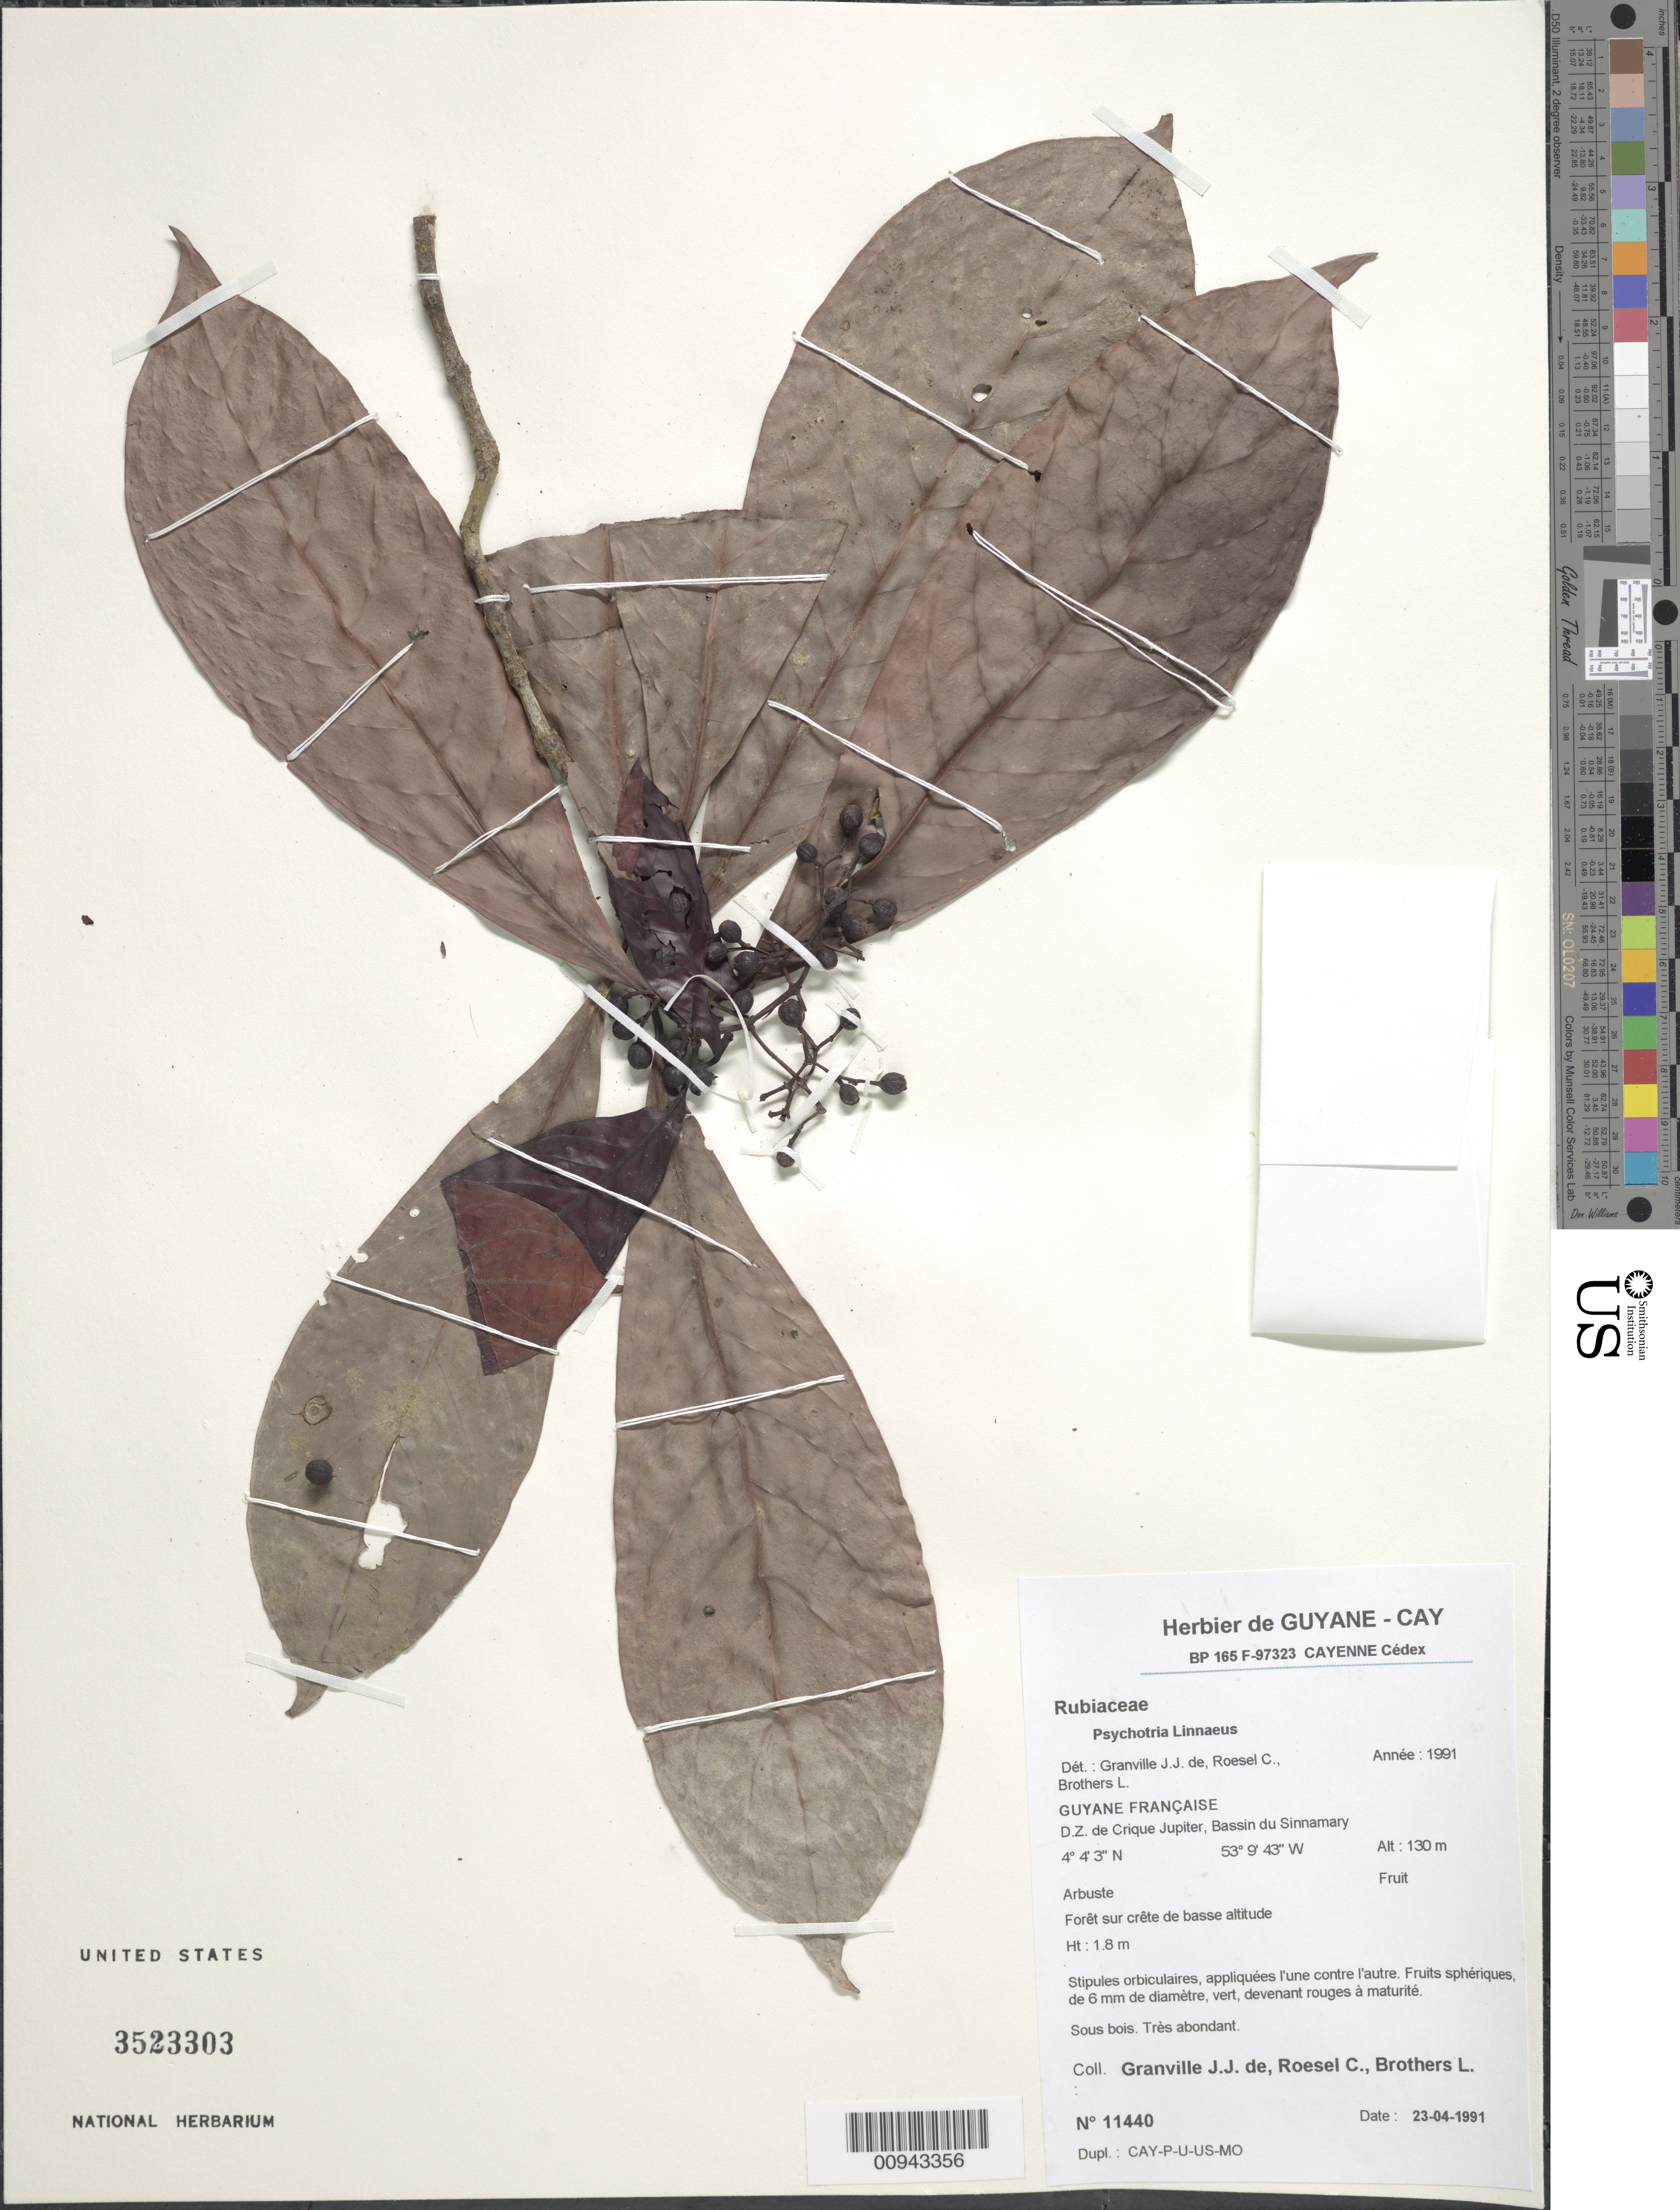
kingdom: Plantae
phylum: Tracheophyta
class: Magnoliopsida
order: Gentianales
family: Rubiaceae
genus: Psychotria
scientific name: Psychotria sp.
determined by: Granville, J. J.; Roesel, C. S.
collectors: J.-J. de Granville, C. S. Roesel & L. Brothers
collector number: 11440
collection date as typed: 23-Apr-91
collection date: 1991-04-23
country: French Guiana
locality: D.Z. de Crique Jupiter, Bassin du Sinnamary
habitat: Foret sur crete de basse altitude. Sous bois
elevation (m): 130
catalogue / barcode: US 3523303